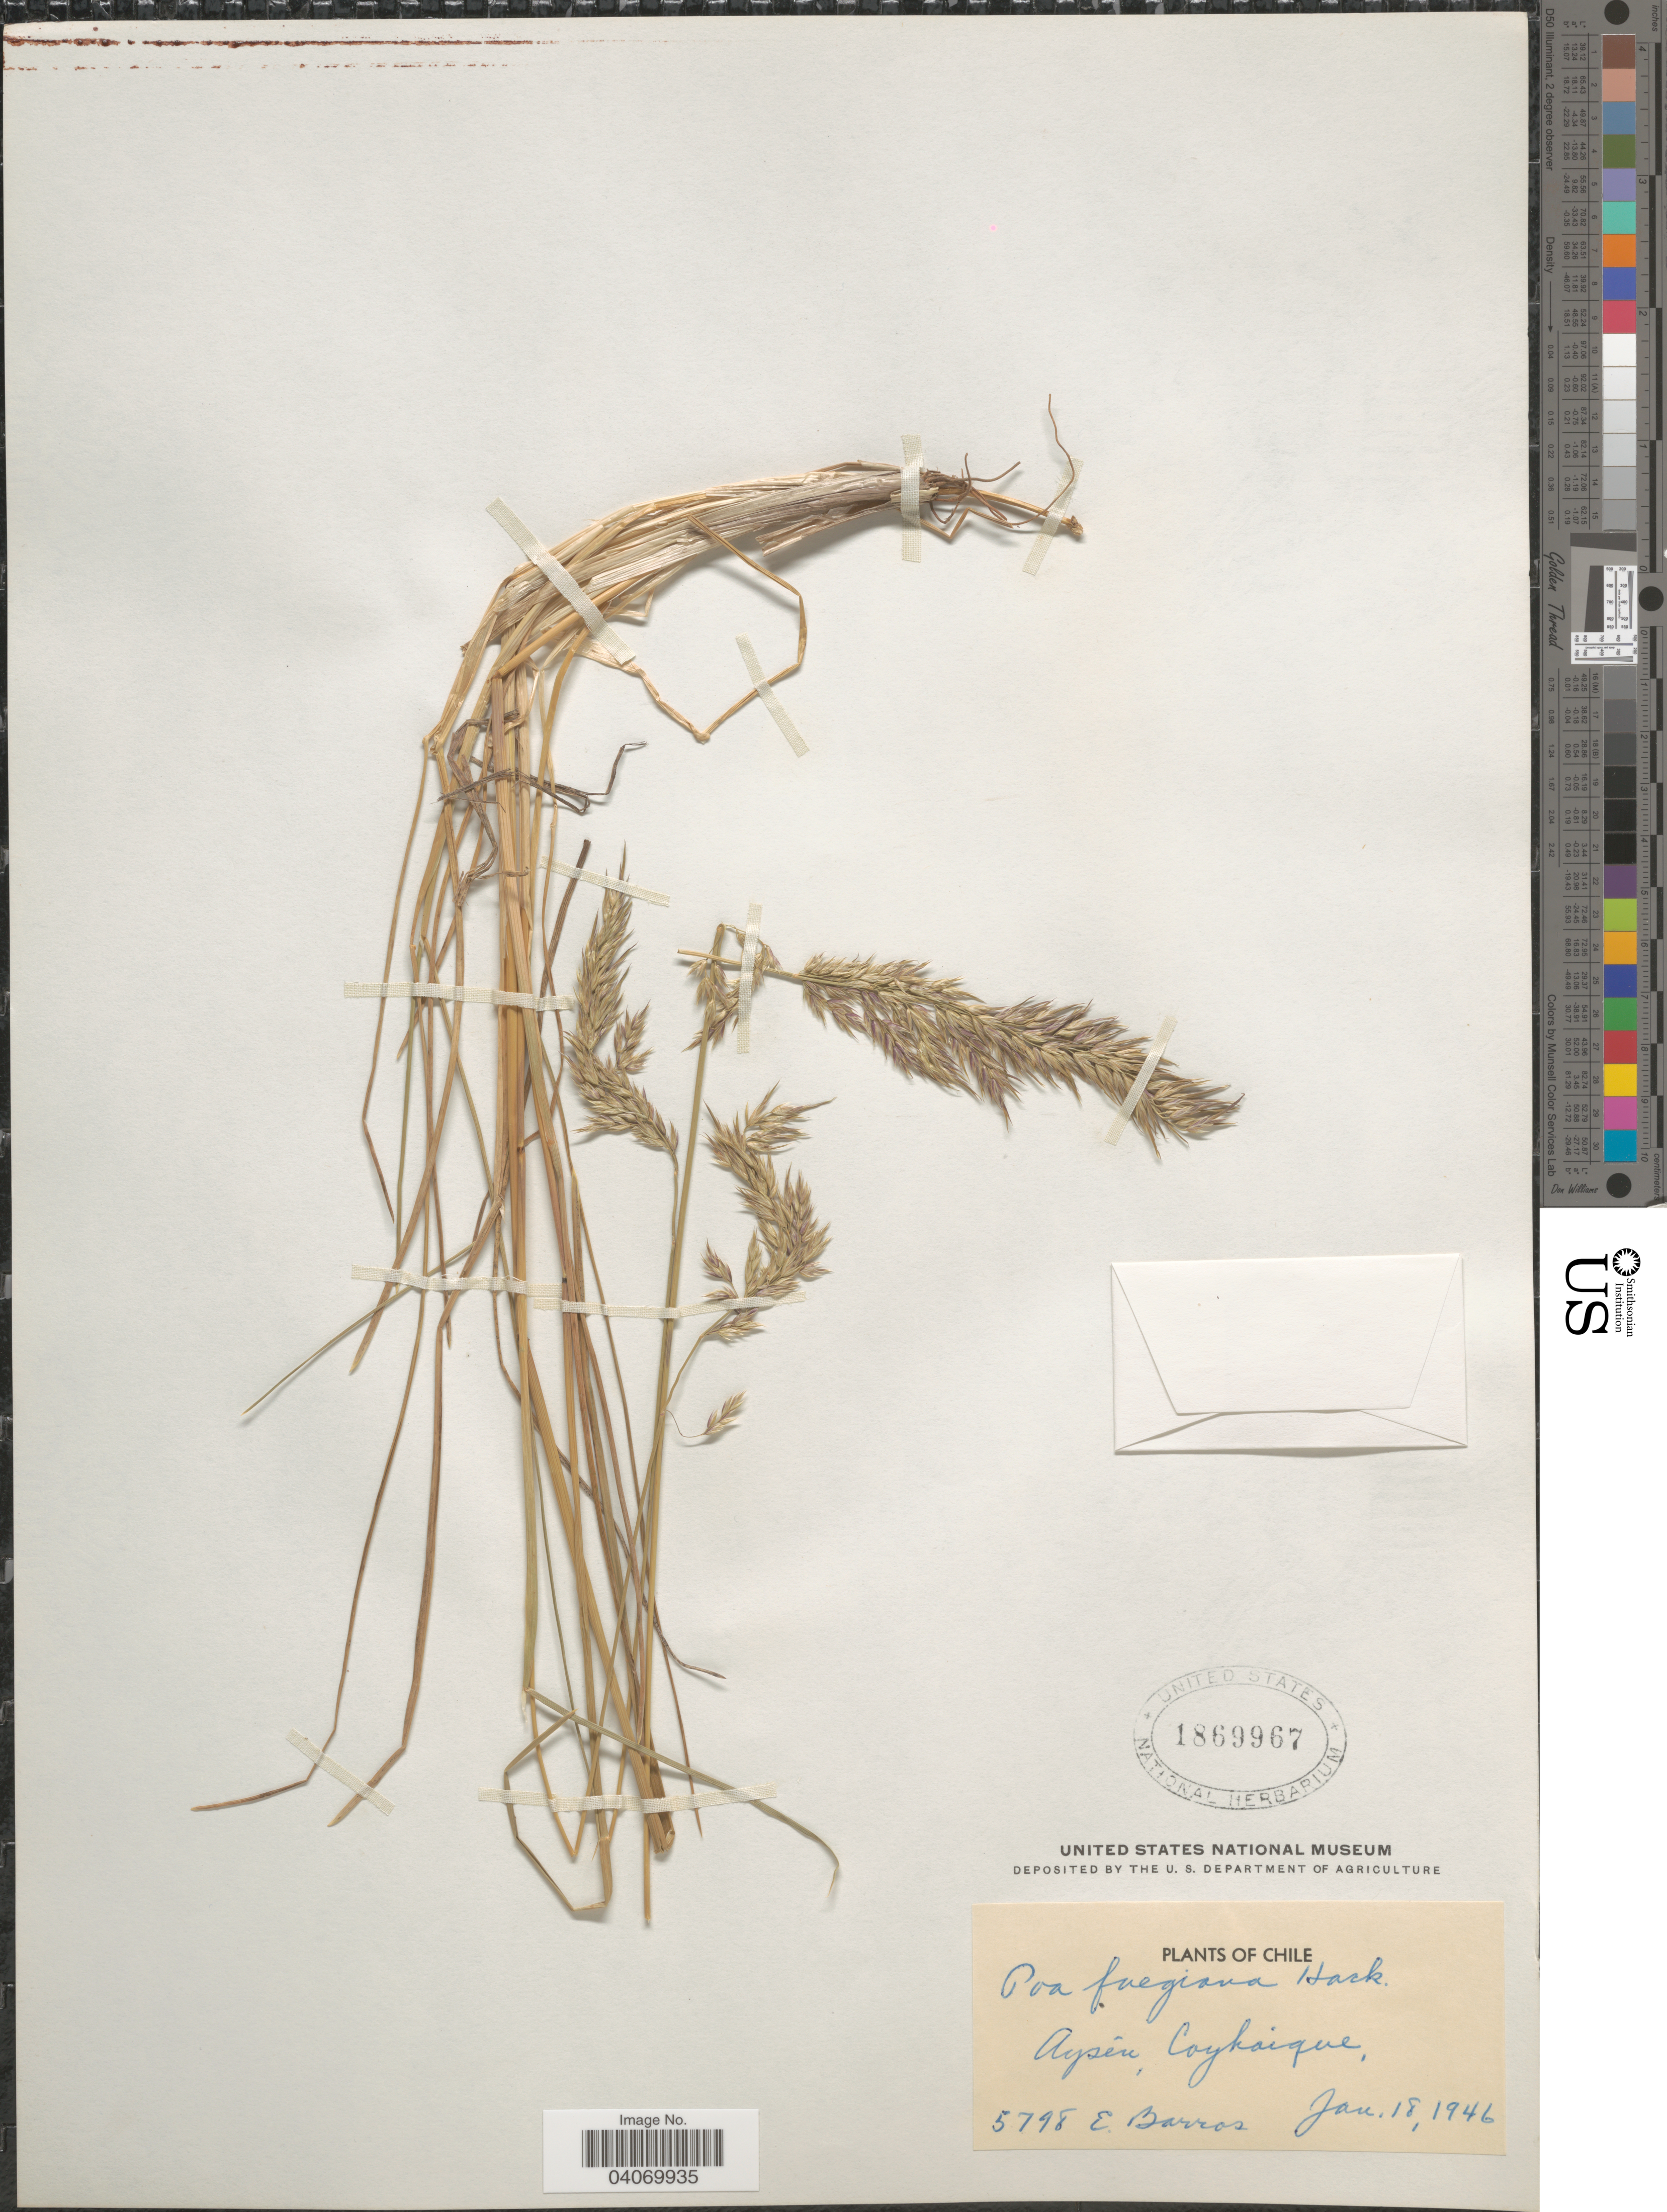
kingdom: Plantae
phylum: Tracheophyta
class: Liliopsida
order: Poales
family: Poaceae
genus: Poa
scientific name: Poa alopecurus subsp. fuegiana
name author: (Hook. f.) D.M. Moore & Dogg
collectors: E. Barros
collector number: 5798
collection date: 1946-01-18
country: Chile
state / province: Aisén (XI)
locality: Aysén, Coyhaique.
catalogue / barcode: US 1869967